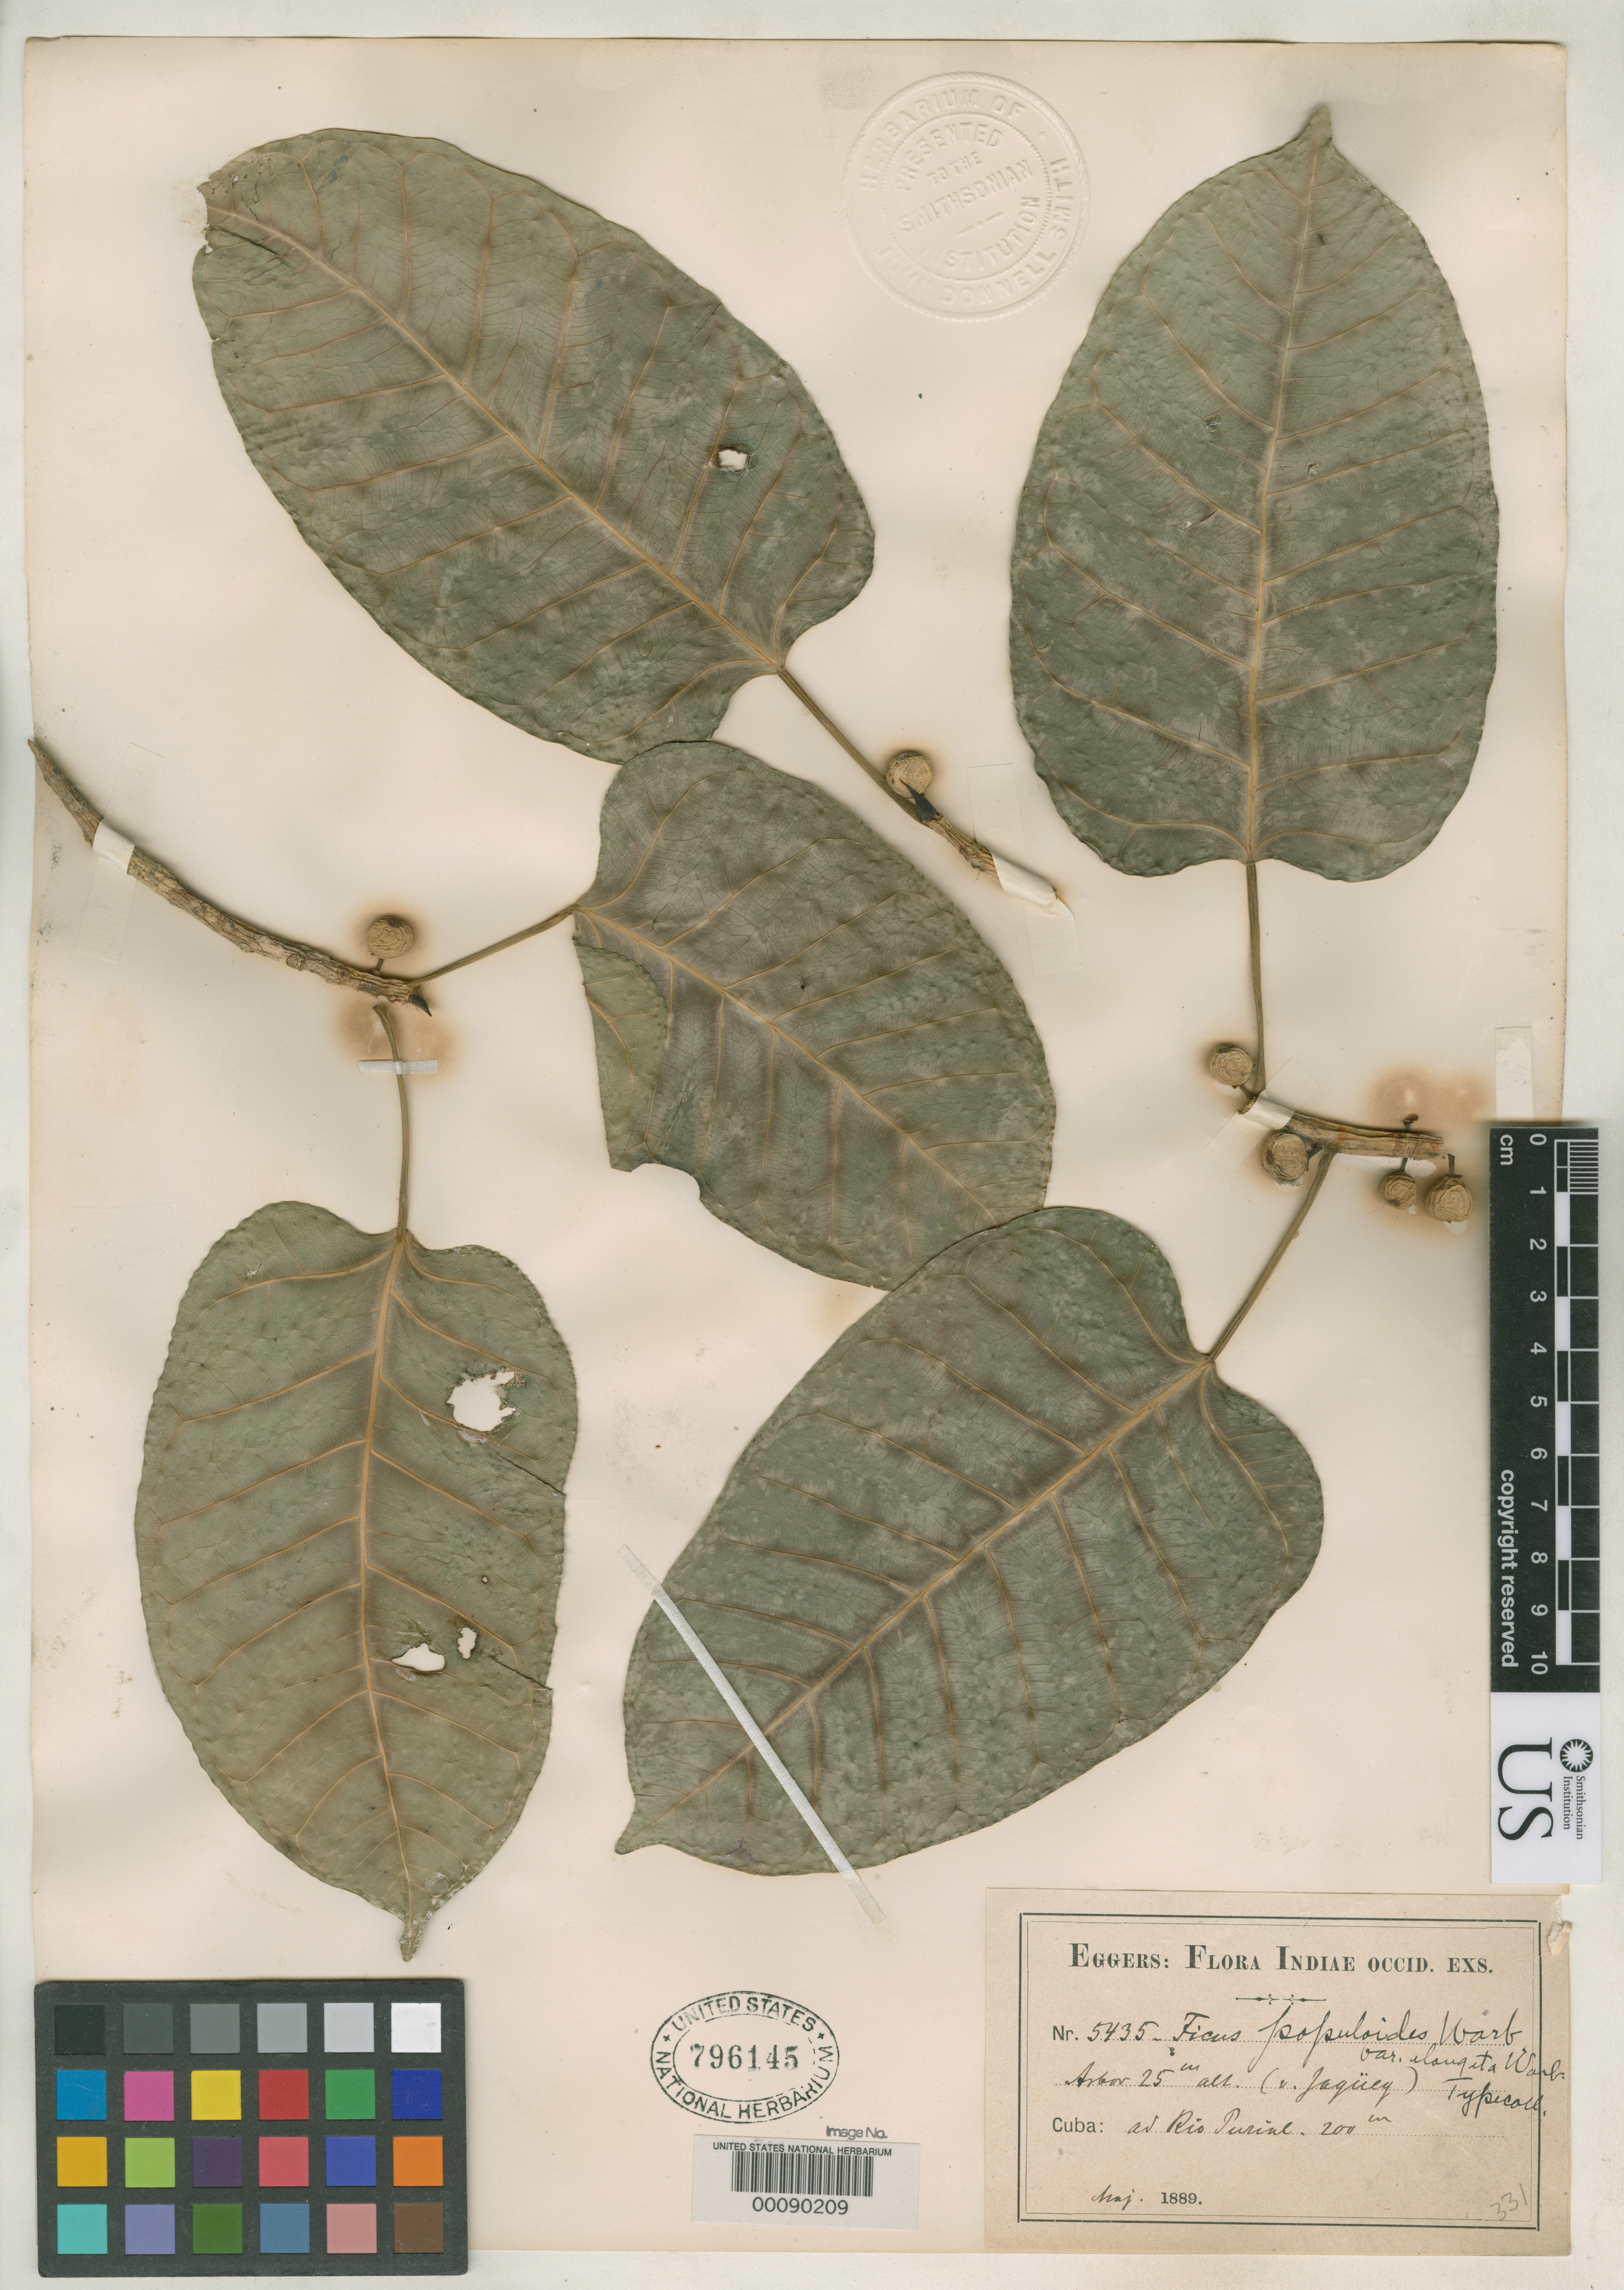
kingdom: Plantae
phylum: Tracheophyta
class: Magnoliopsida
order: Rosales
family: Moraceae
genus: Ficus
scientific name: Ficus populoides var. elongata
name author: Warb. in Urb.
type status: Type Collection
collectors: H. F. A. von Eggers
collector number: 5435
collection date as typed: May 1889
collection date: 1889-05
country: Cuba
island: Greater Antilles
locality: Rio Purine.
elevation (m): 200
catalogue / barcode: US 796145